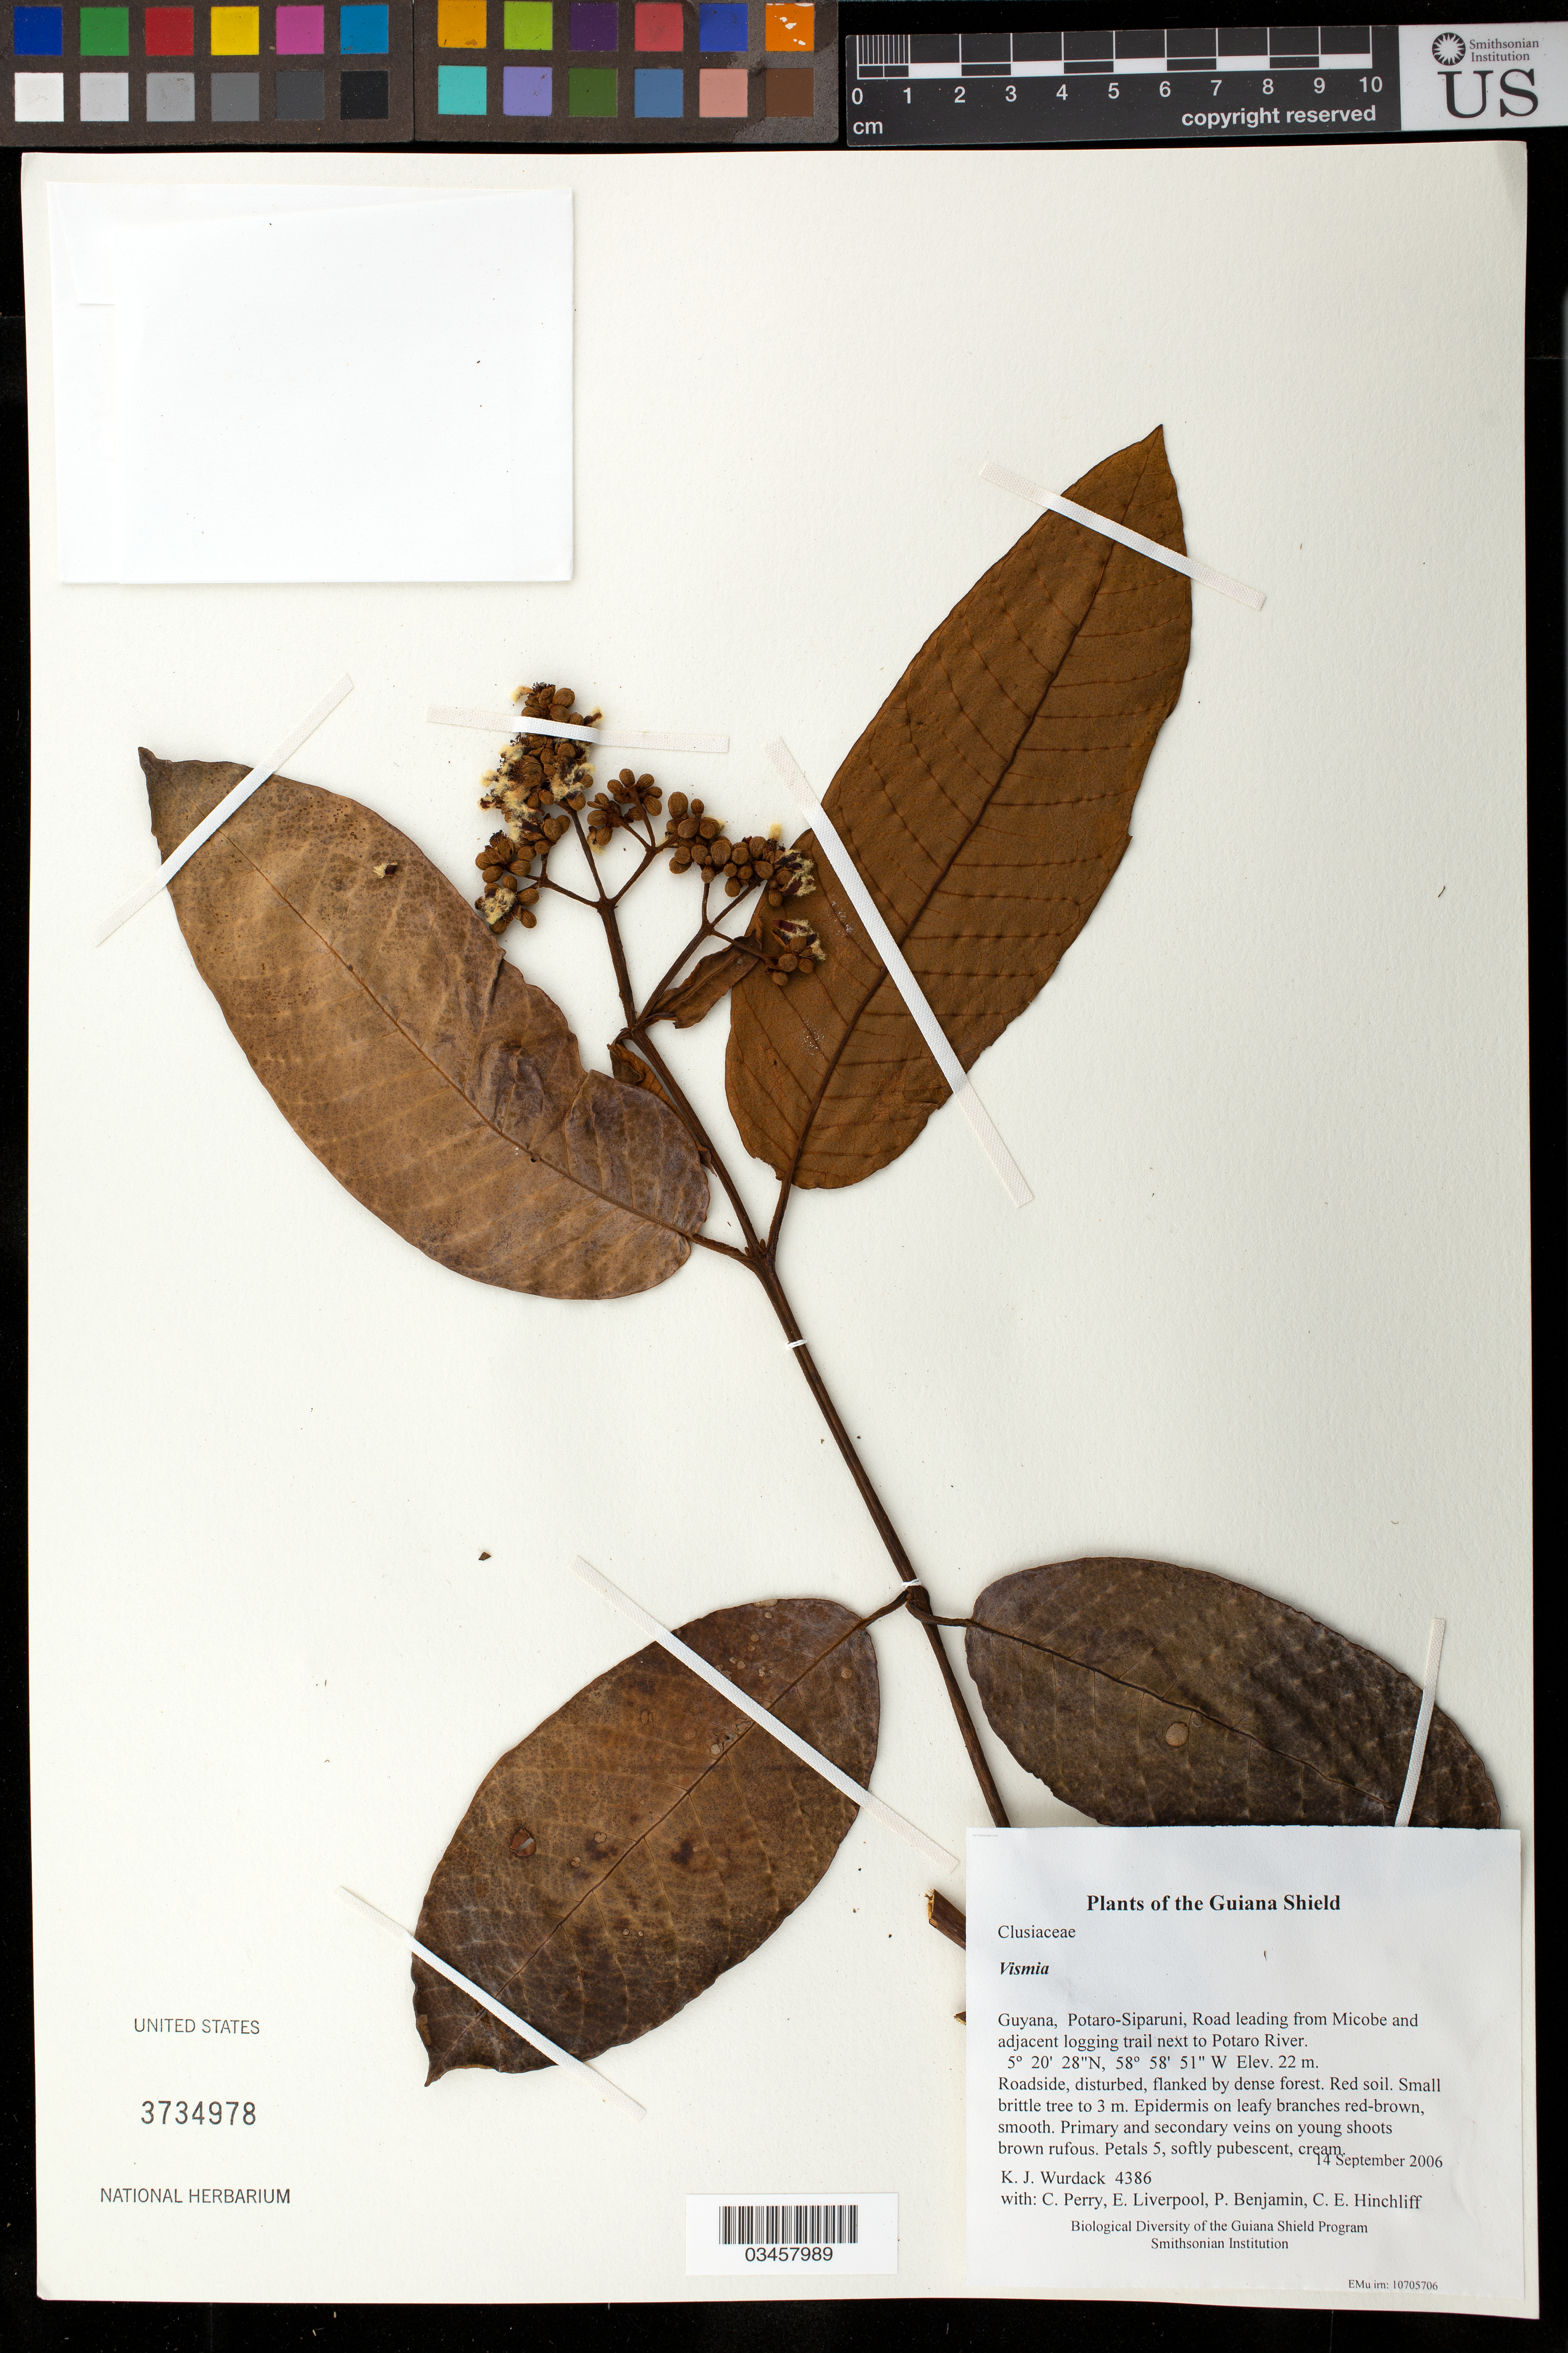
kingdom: Plantae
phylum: Tracheophyta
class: Magnoliopsida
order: Malpighiales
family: Hypericaceae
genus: Vismia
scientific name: Vismia sp.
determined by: Kelloff, Carol L., (US), Smithsonian Institution - National Museum of Natural History (UNITED STATES)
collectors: K. Wurdack, C. Perry, E. Liverpool, P. Benjamin, C. E. Hinchliff & K. M. Redden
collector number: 4386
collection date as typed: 14 September 2006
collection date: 2006-09-14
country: Guyana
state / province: Potaro-Siparuni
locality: Road leading from Micobe and adjacent logging trail next to Potaro River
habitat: Roadside, disturbed, flanked by dense forest. Red soil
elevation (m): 22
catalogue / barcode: US 3734978